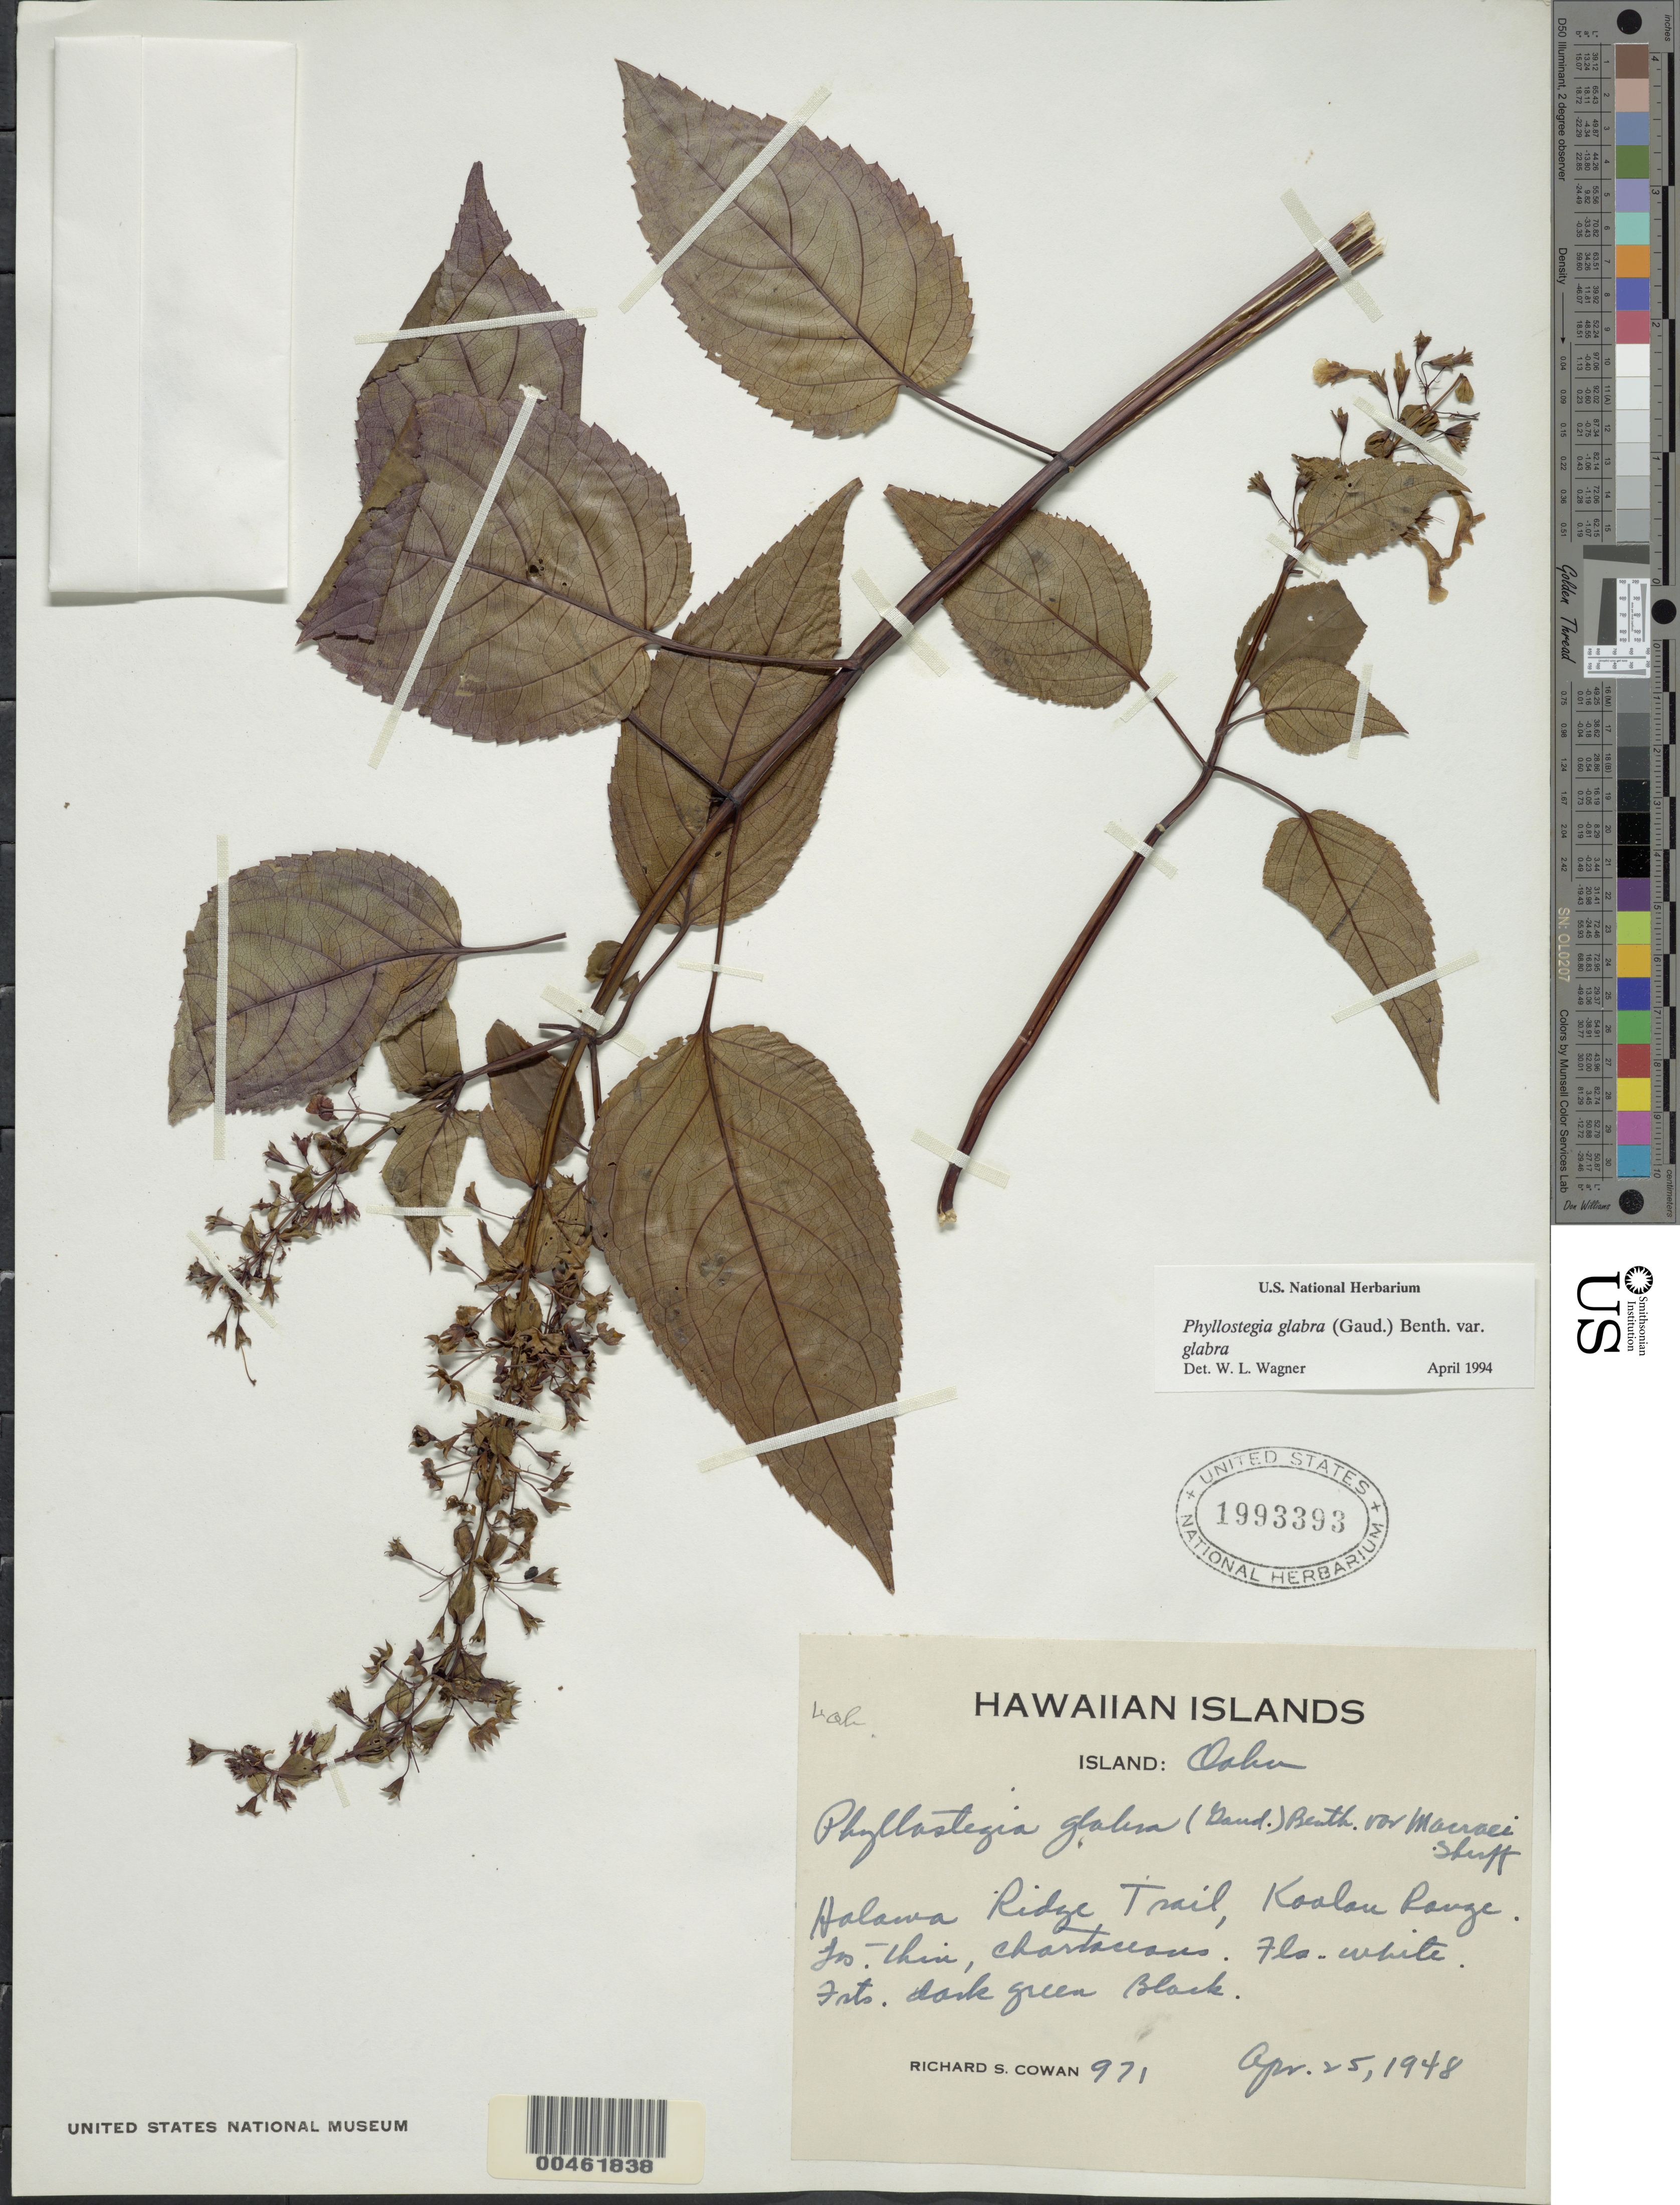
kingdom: Plantae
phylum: Tracheophyta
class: Magnoliopsida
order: Lamiales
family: Lamiaceae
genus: Phyllostegia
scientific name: Phyllostegia glabra var. glabra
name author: (Gaudich.) Benth.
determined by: Wagner, W. L., (BOT), Smithsonian Institution - National Museum of Natural History (UNITED STATES)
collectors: R. S. Cowan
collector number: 971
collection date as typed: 25 Apr 1948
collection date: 1948-04-25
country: United States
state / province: Hawaii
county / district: Honolulu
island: Oahu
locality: Halawa Ridge Trail, Koolau Range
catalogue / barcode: US 1993393